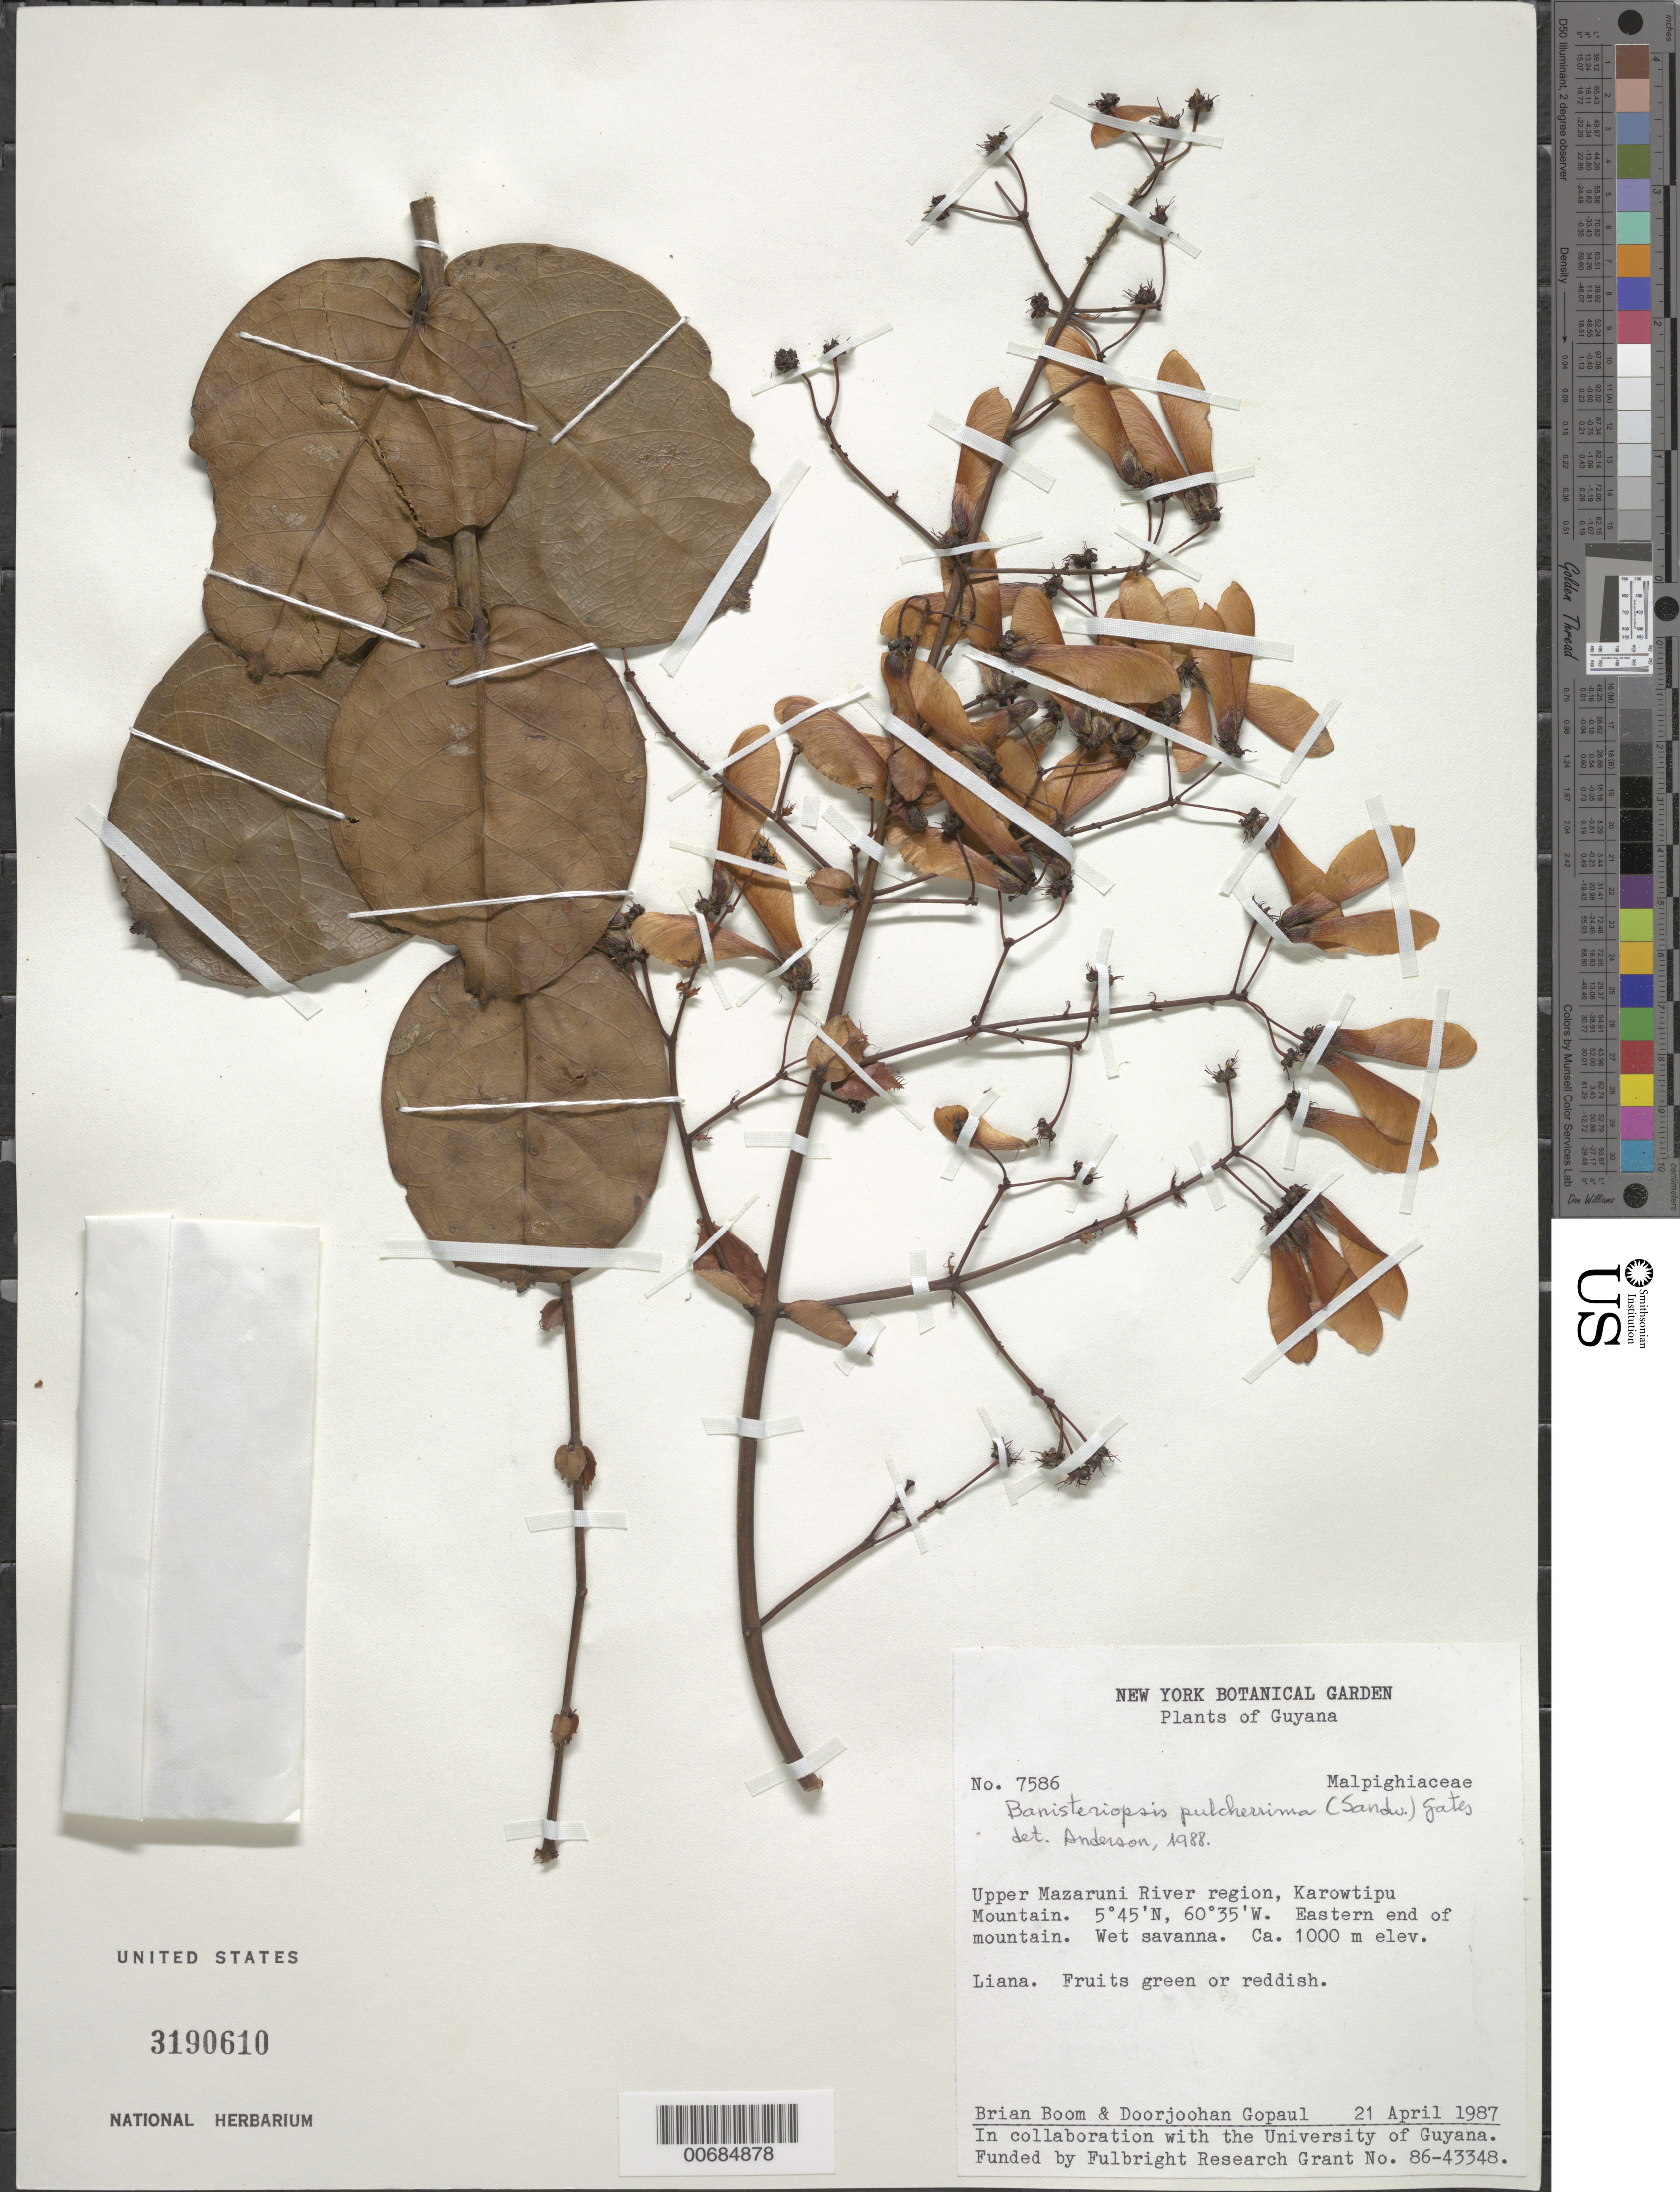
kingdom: Plantae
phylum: Tracheophyta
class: Magnoliopsida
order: Malpighiales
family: Malpighiaceae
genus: Banisteriopsis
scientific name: Banisteriopsis pulcherrima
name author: (Sandwith) B. Gates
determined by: Anderson, W.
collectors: B. M. Boom & D. Gopaul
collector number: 7586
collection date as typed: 21-Apr-87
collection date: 1987-04-21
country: Guyana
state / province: Cuyuni-Mazaruni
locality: Karowtipu Mt., upper Mazaruni R. region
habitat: Wet savanna, E end of Mt.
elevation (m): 1000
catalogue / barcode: US 3190610